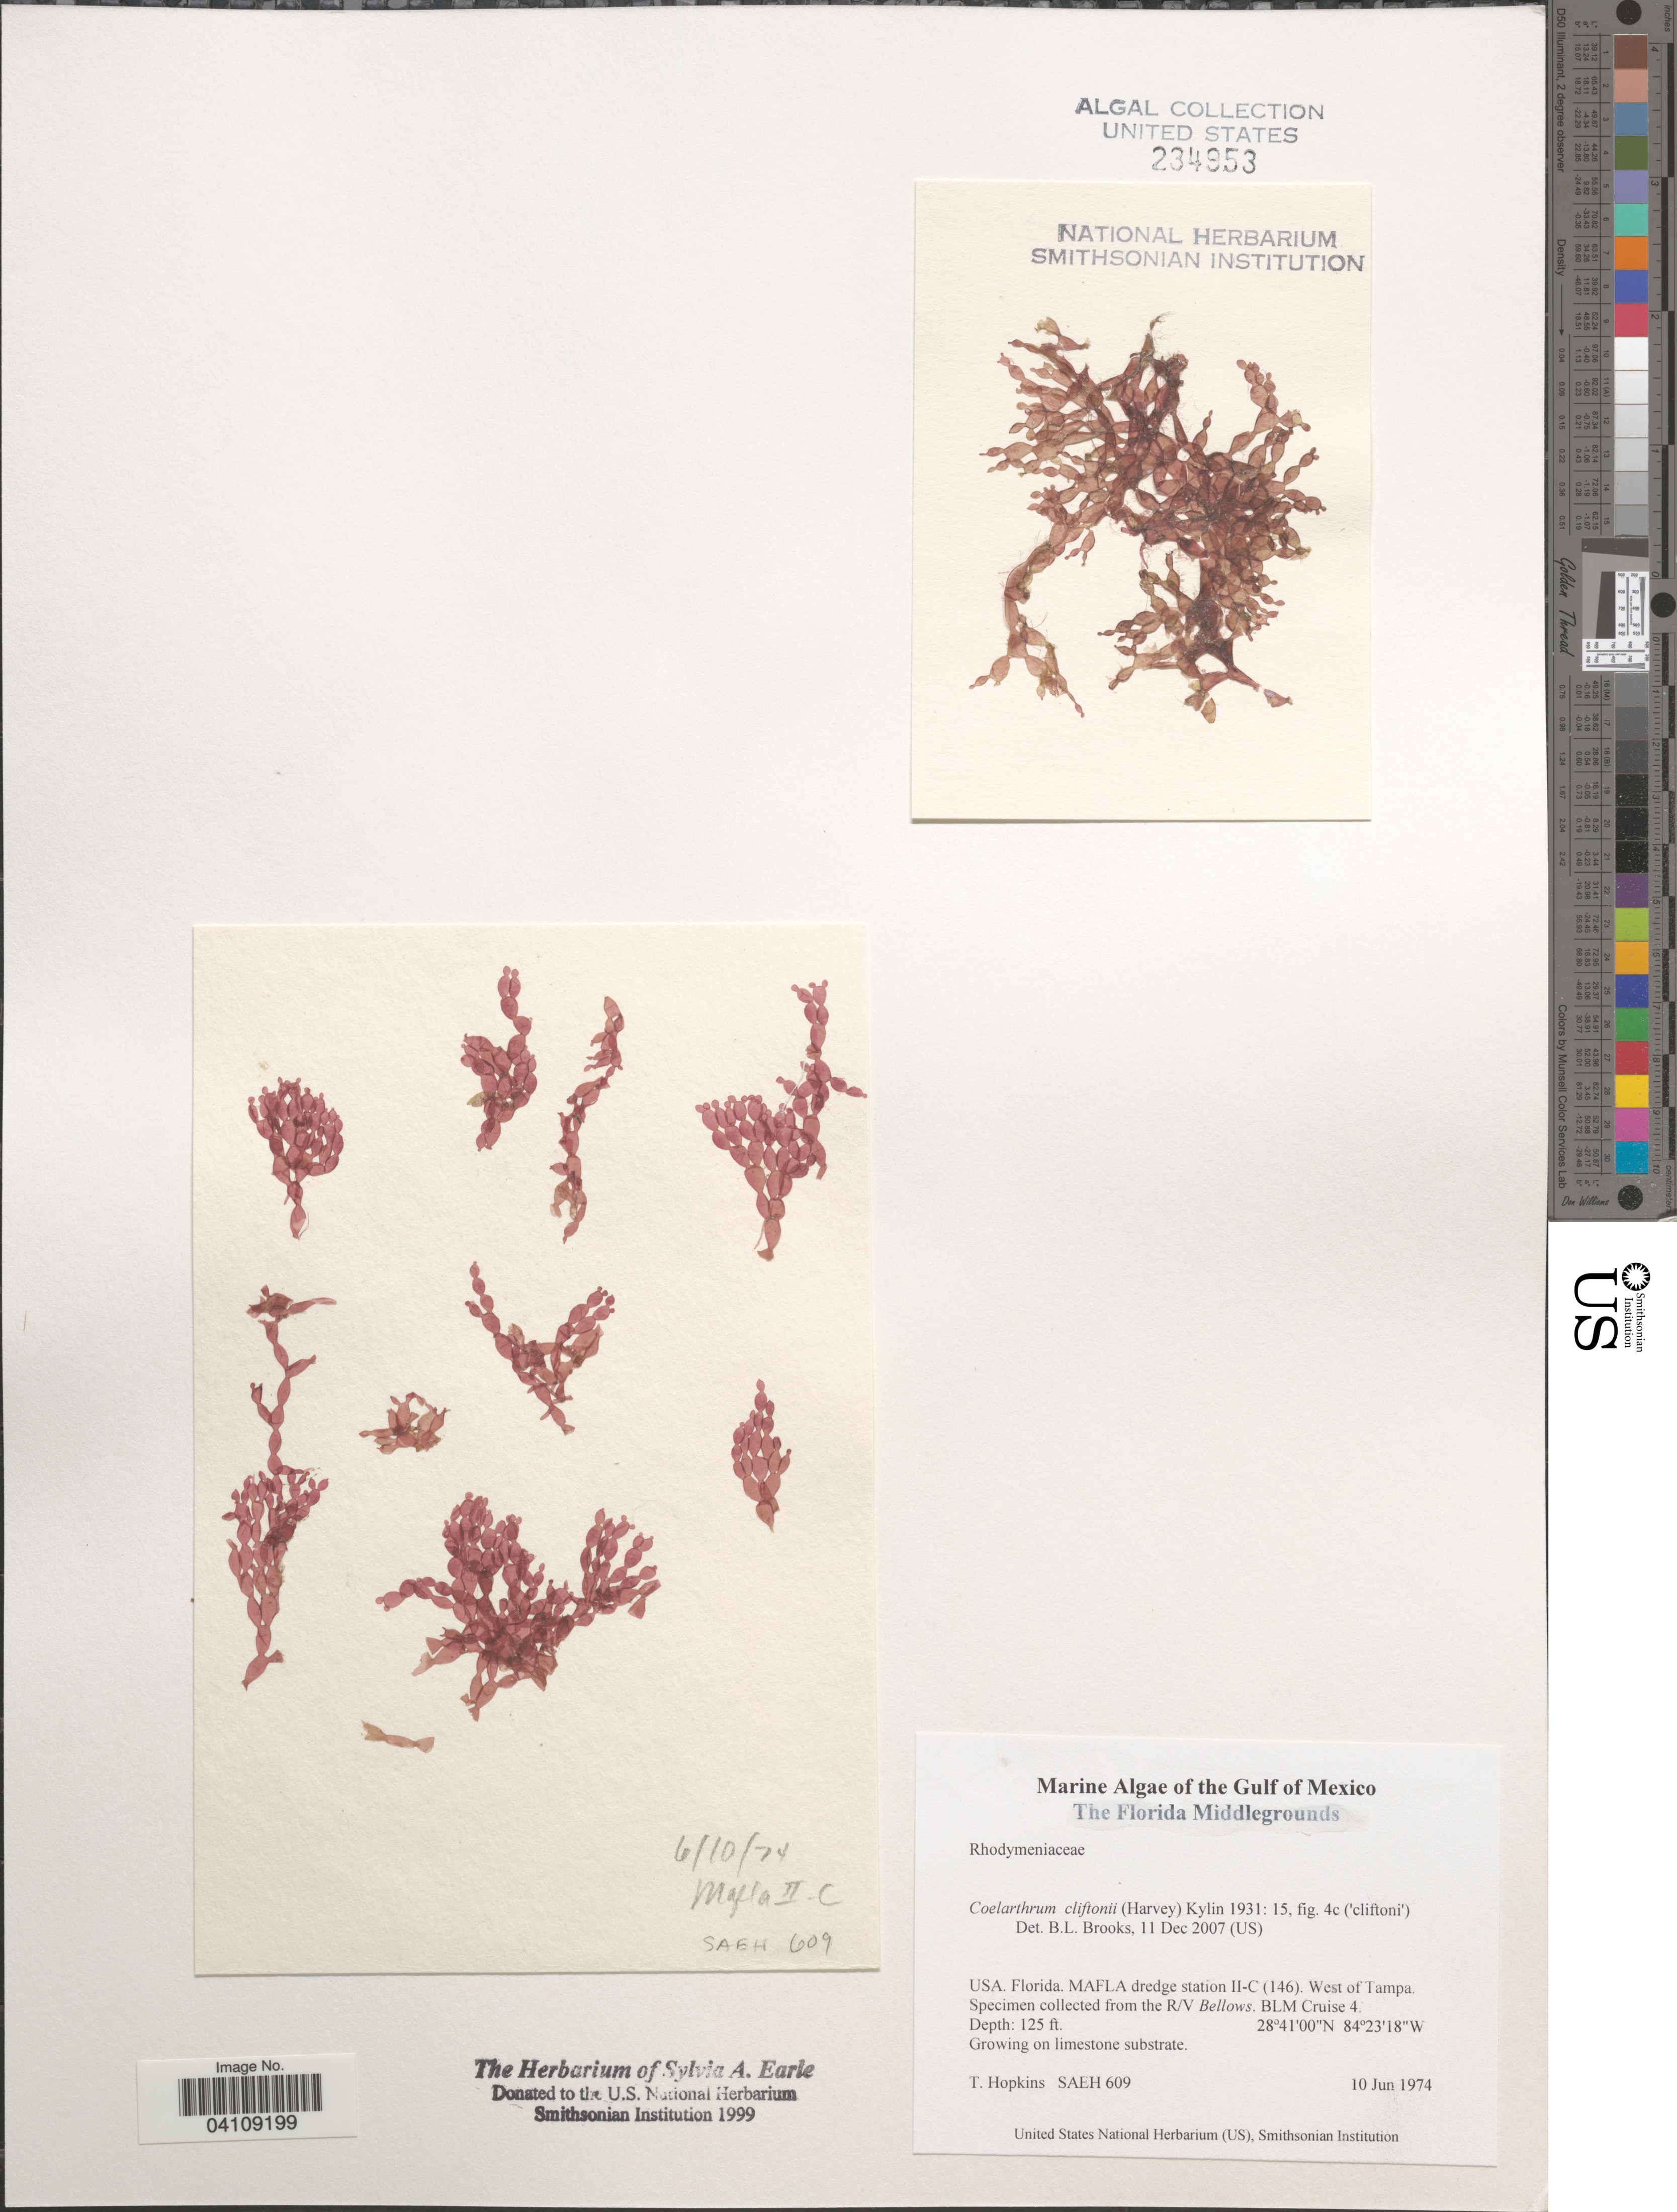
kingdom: Plantae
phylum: Rhodophyta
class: Florideophyceae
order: Rhodymeniales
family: Rhodymeniaceae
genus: Coelarthrum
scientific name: Coelarthrum cliftonii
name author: (Harv.) Kylin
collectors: T. Hopkins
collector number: SAEH 609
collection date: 1974-06-10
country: United States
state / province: Florida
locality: Gulf of Mexico. The Florida Middlegrounds. Florida. MAFLA dredge station II-C (146). West of Tampa. From the R/V Bellows. BLM Cruise 4.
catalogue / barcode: US 234953